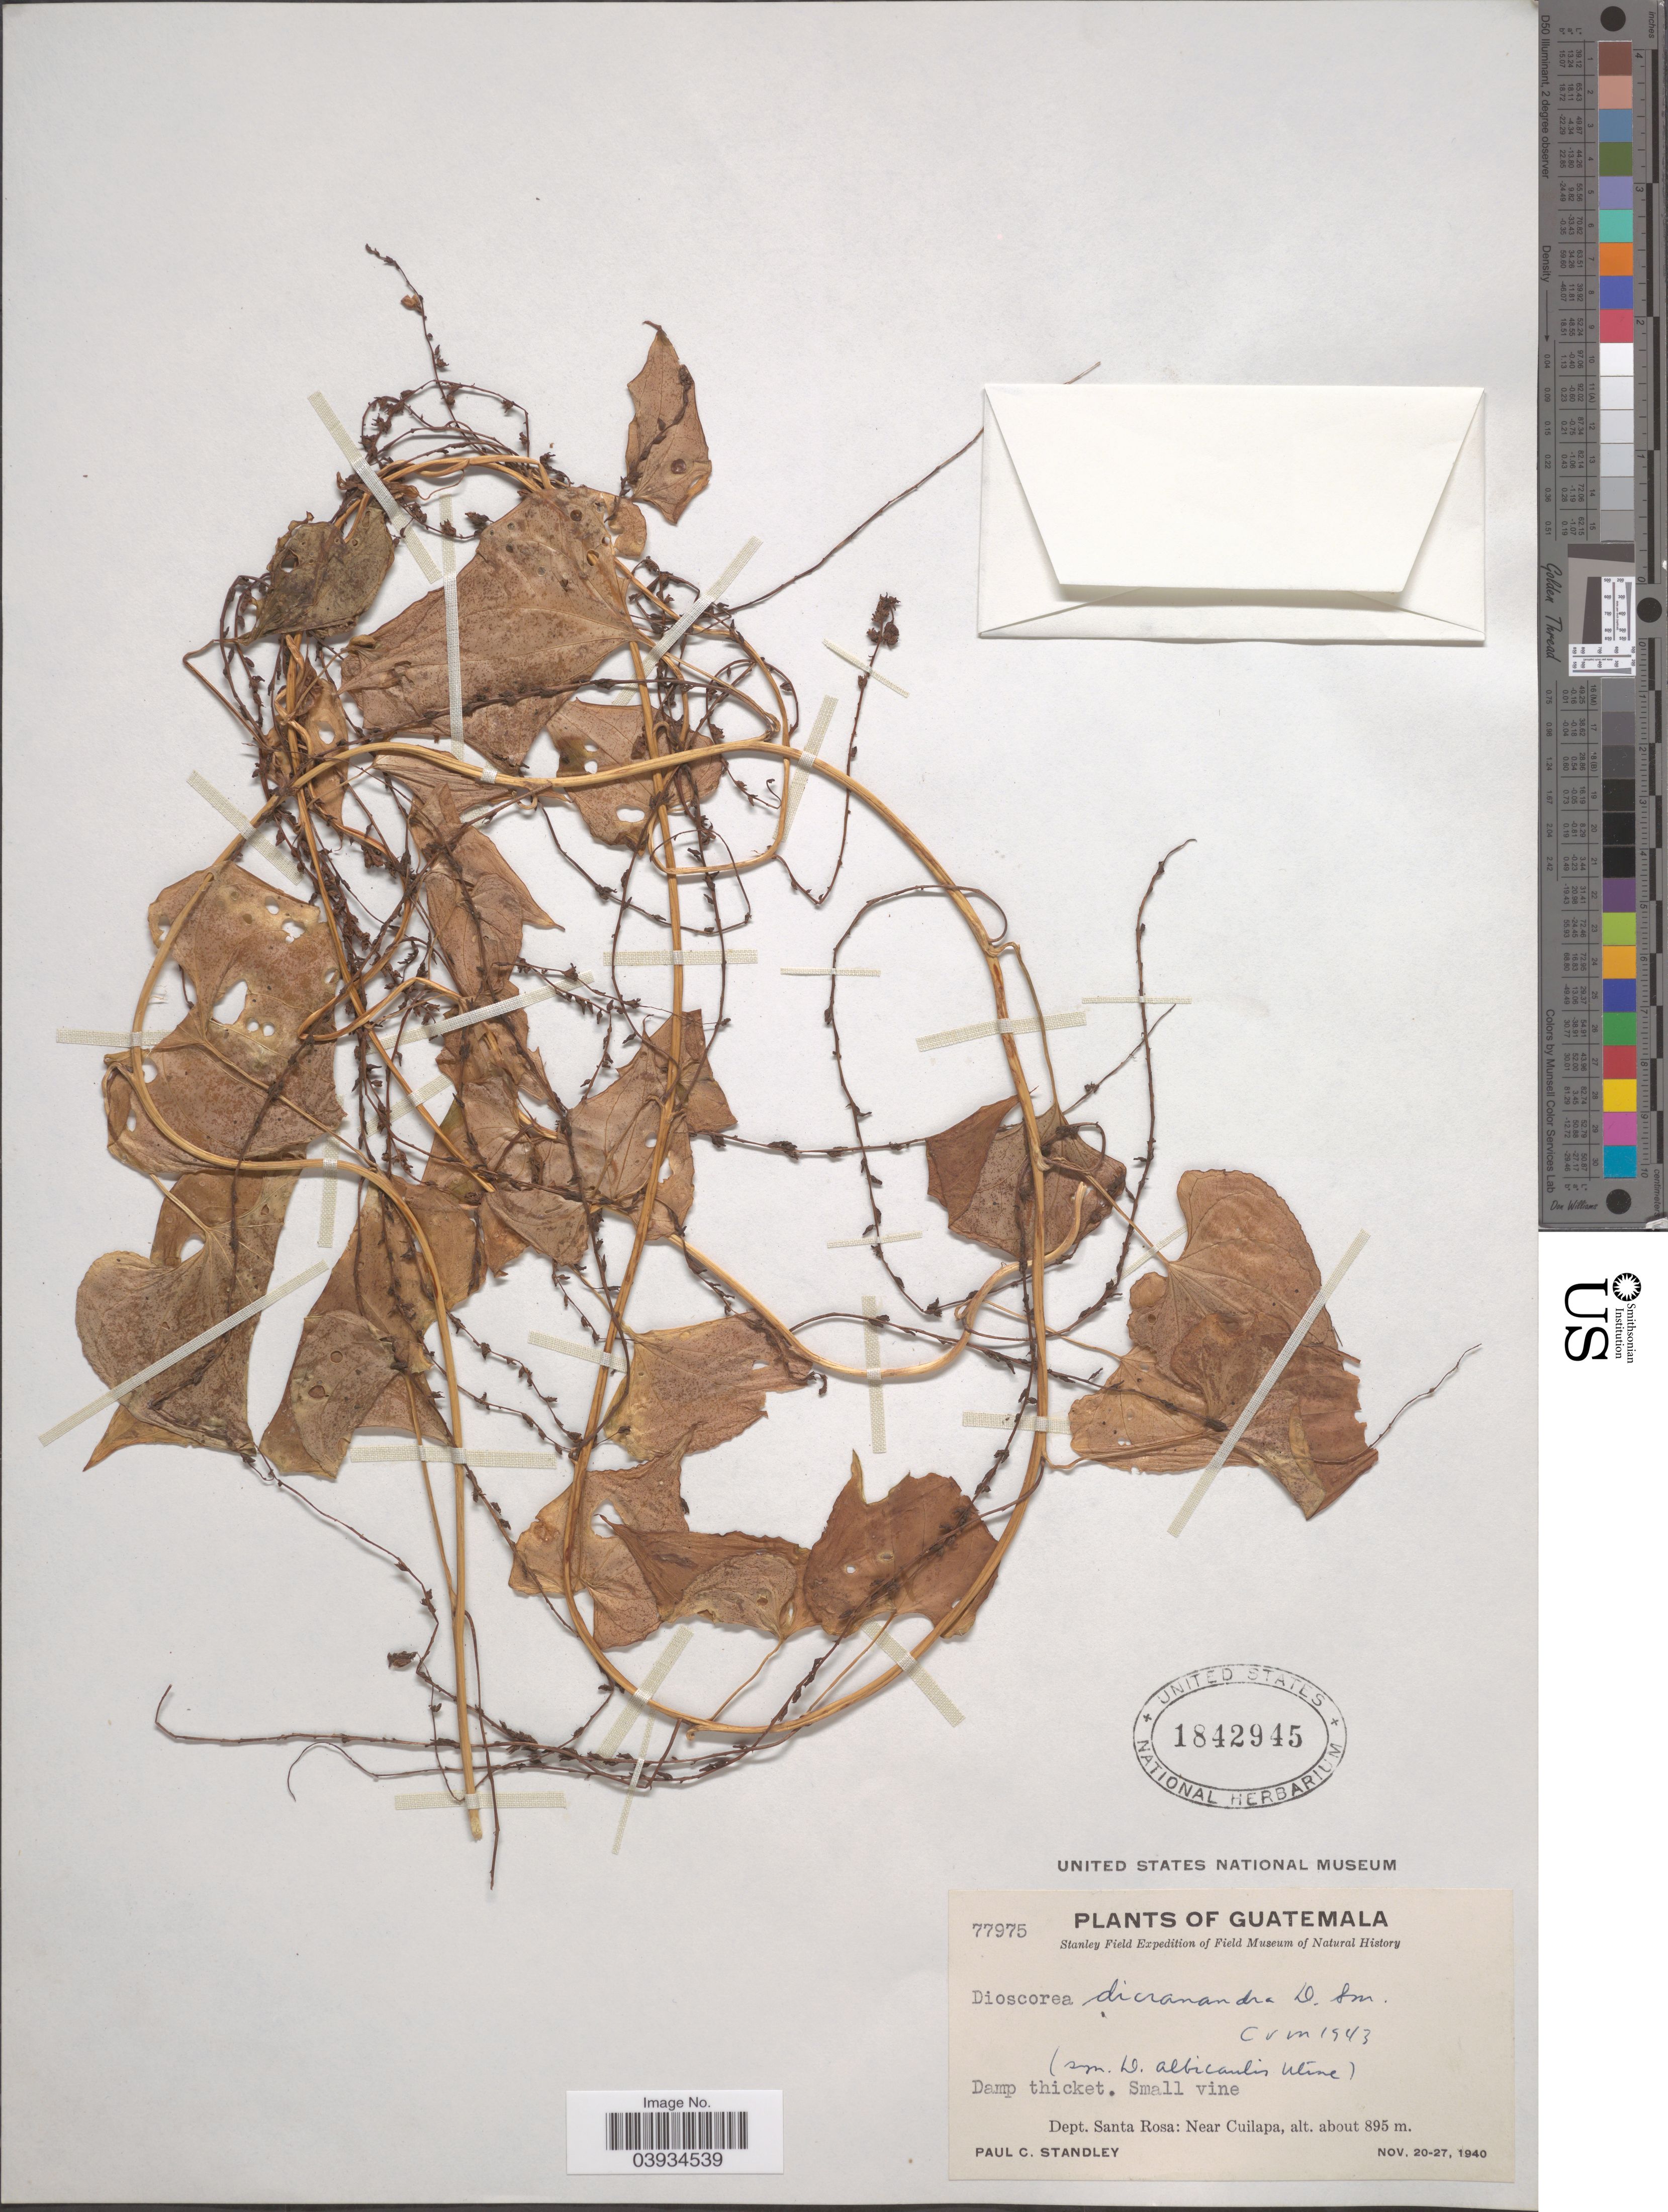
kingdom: Plantae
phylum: Tracheophyta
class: Liliopsida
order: Dioscoreales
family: Dioscoreaceae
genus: Dioscorea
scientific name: Dioscorea dicranandra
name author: Donn. Sm.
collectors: P. C. Standley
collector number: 77975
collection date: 1940-11-20/1940-11-27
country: Guatemala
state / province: Santa Rosa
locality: Dept. Santa Rosa: Near Cuilapa.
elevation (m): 895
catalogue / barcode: US 1842945